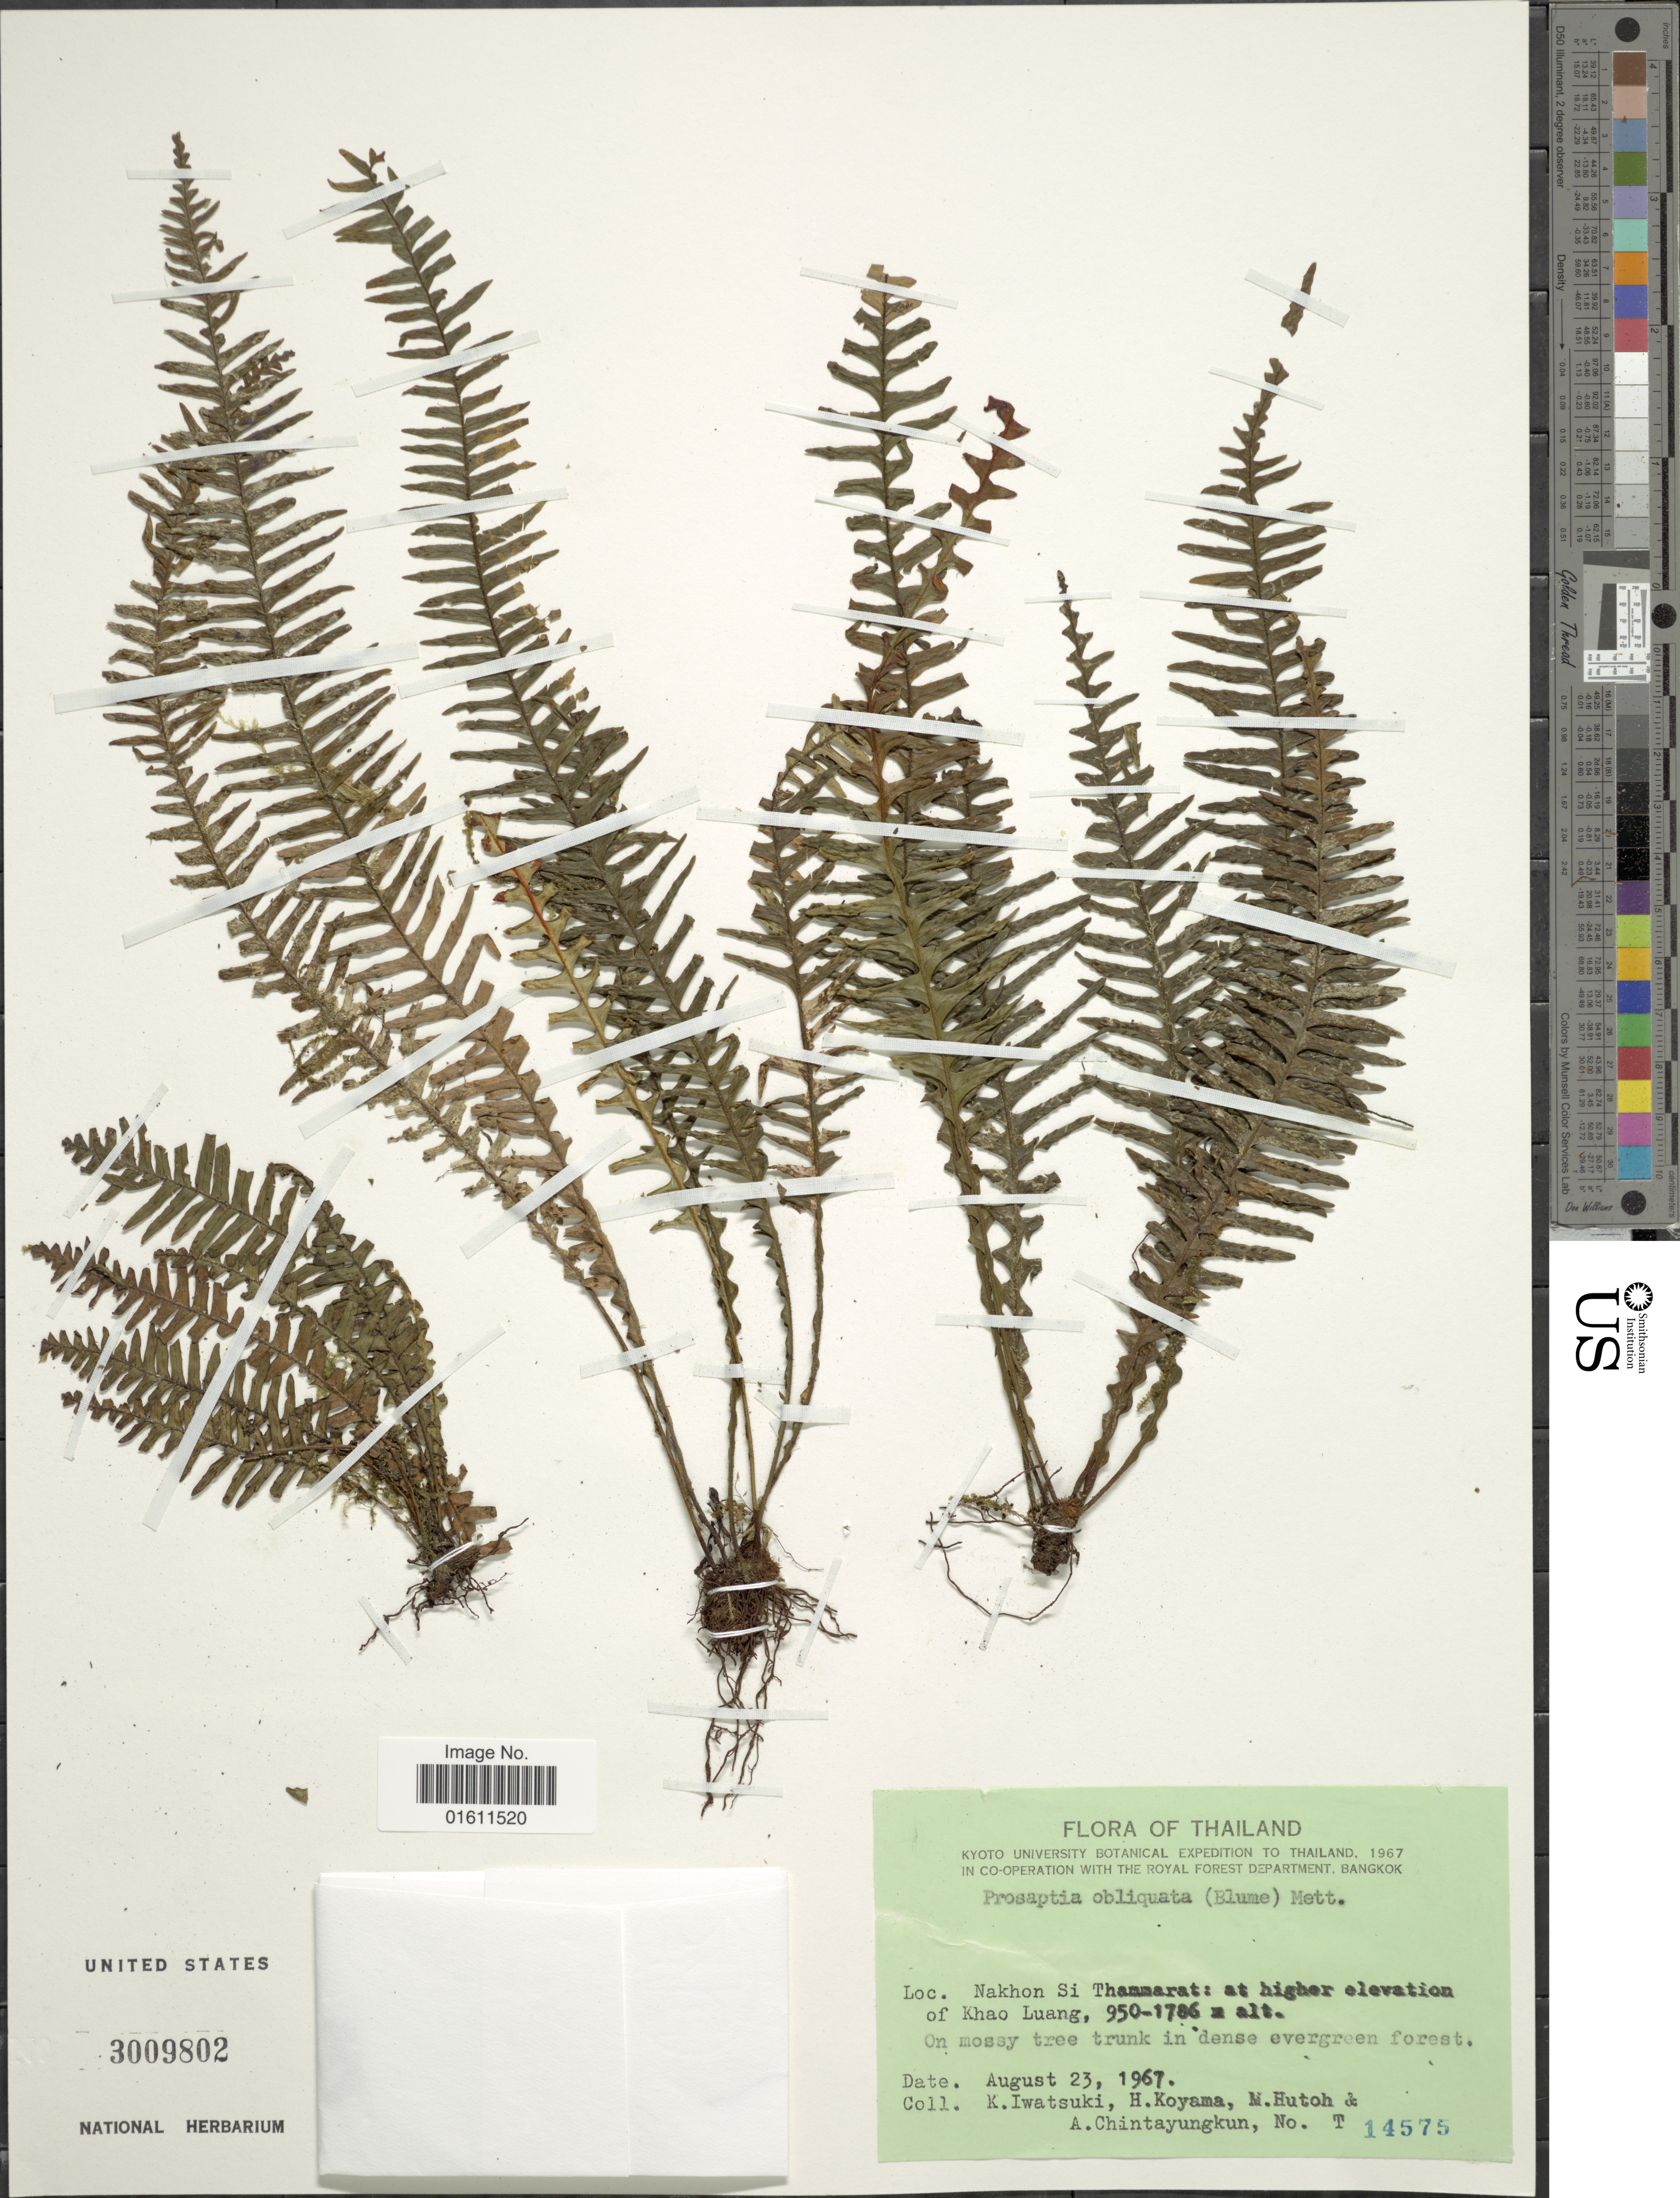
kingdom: Plantae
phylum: Tracheophyta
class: Polypodiopsida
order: Polypodiales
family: Polypodiaceae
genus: Prosaptia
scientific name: Prosaptia obliquata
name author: (Blume) Mett.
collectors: K. Iwatsuki, H. Koyama, M. Hutoh & A. Chintayungkun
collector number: T14575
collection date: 1967-08-23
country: Thailand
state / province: Nakhon Si Thammarat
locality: At higher elevation of Khao Luang.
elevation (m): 950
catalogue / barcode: US 3009802